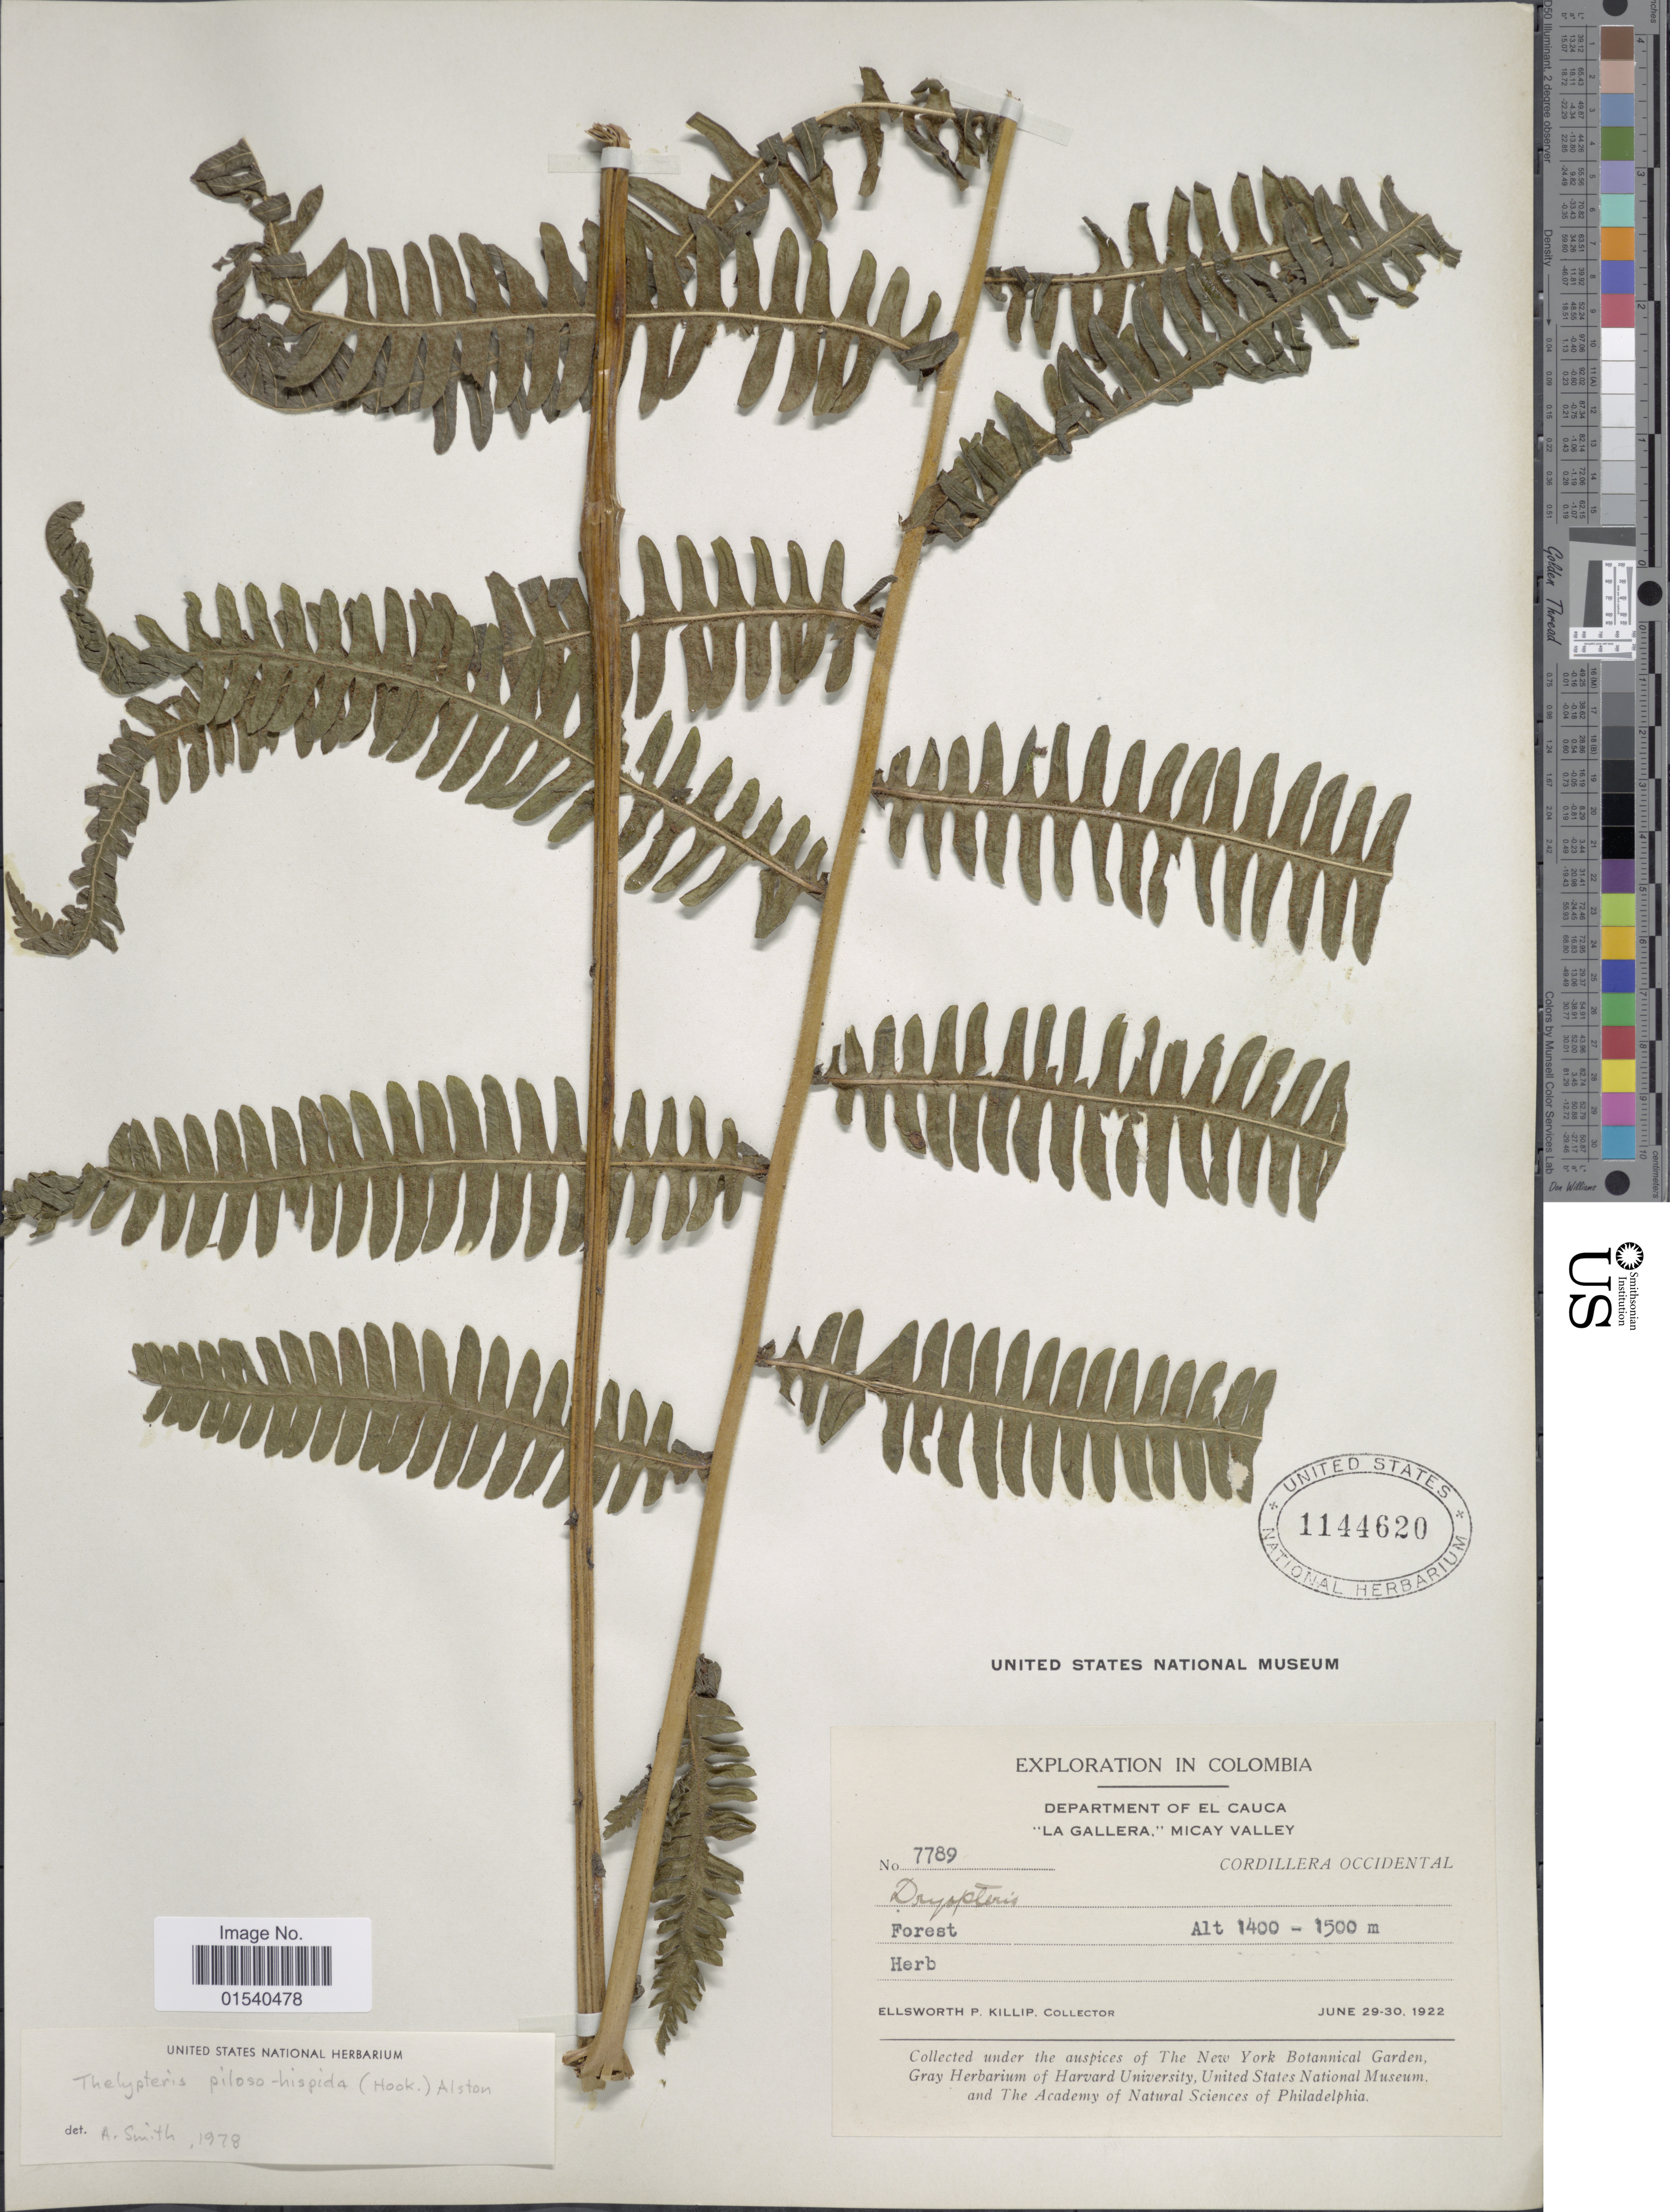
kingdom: Plantae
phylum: Tracheophyta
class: Polypodiopsida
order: Polypodiales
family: Thelypteridaceae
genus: Amauropelta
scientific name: Amauropelta pilosohispida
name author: (Hook.) A.R. Sm.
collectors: E. P. Killip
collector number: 7789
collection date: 1922-06-29/1922-06-30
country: Colombia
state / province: Cauca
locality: Department of El Cauca 'La Galera', Micay Valley, Cordillera Occidental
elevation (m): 1400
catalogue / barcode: US 1144620